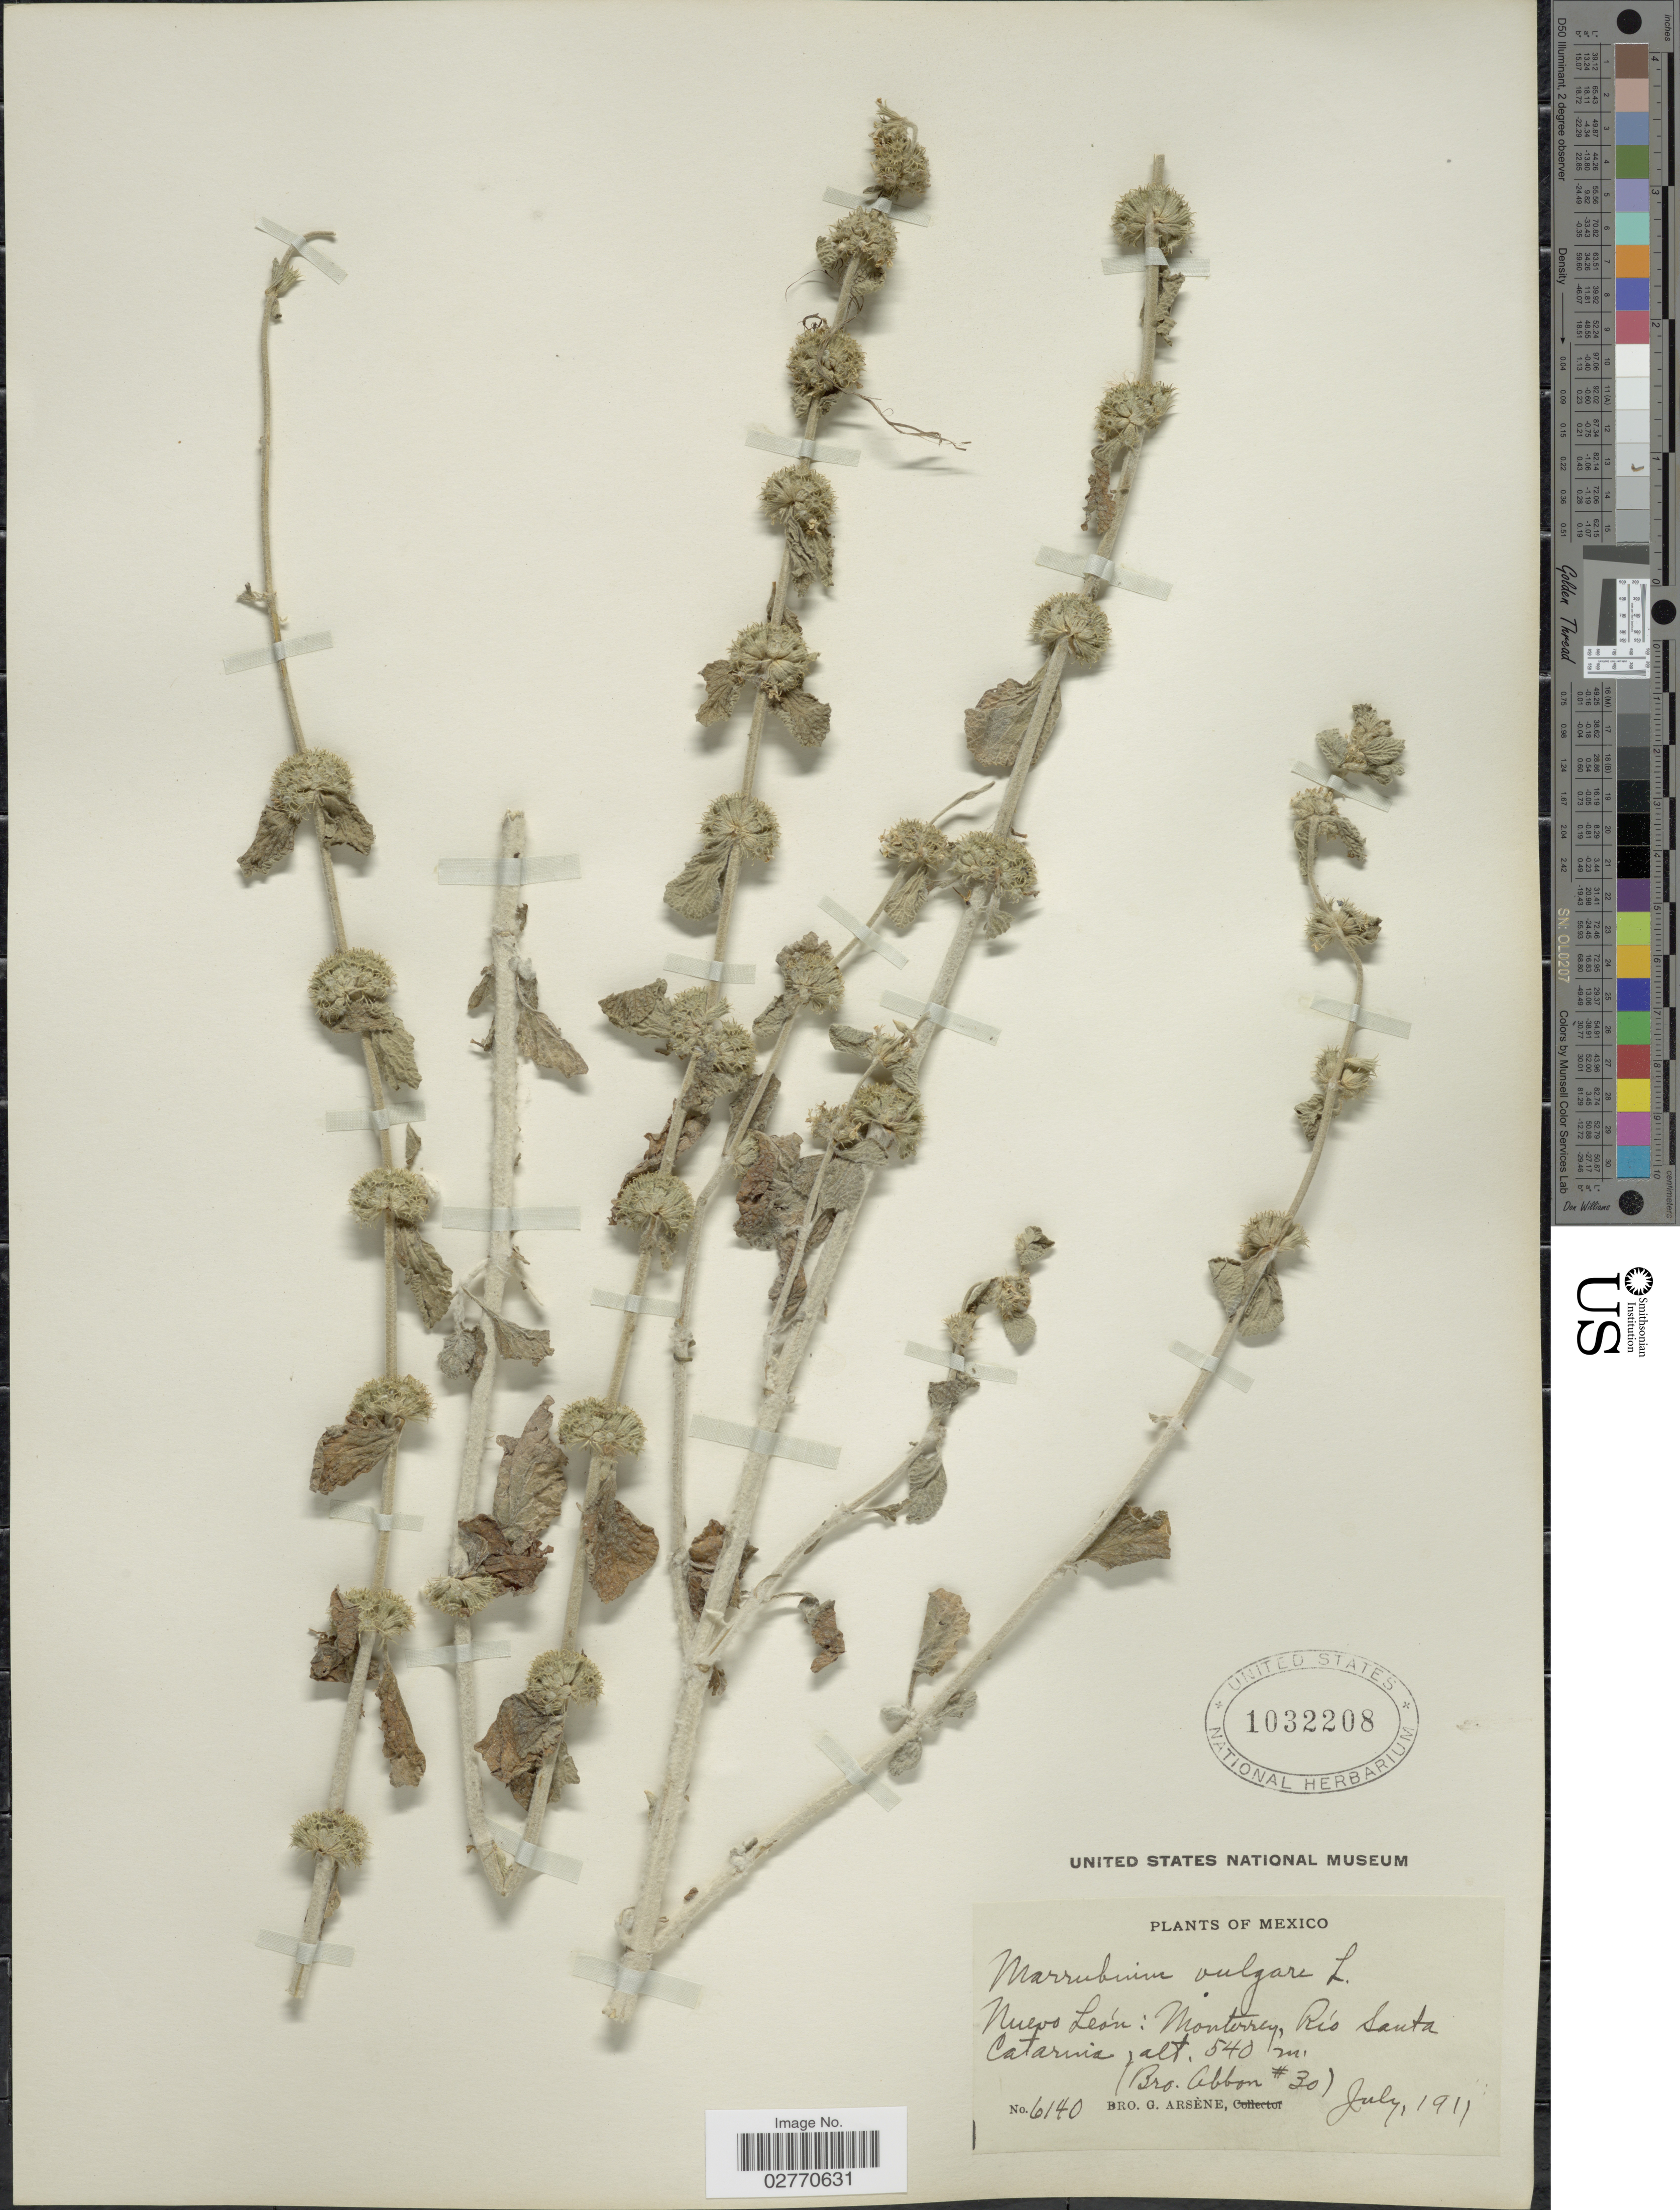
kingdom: Plantae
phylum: Tracheophyta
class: Magnoliopsida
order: Lamiales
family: Lamiaceae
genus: Marrubium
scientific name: Marrubium vulgare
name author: L.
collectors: Bro. G. Arsène & Bro. Abbon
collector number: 6140/30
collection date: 1911-07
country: Mexico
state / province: Nuevo León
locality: Monterrey, Rio Santa Catarina.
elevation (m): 540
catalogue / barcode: US 1032208